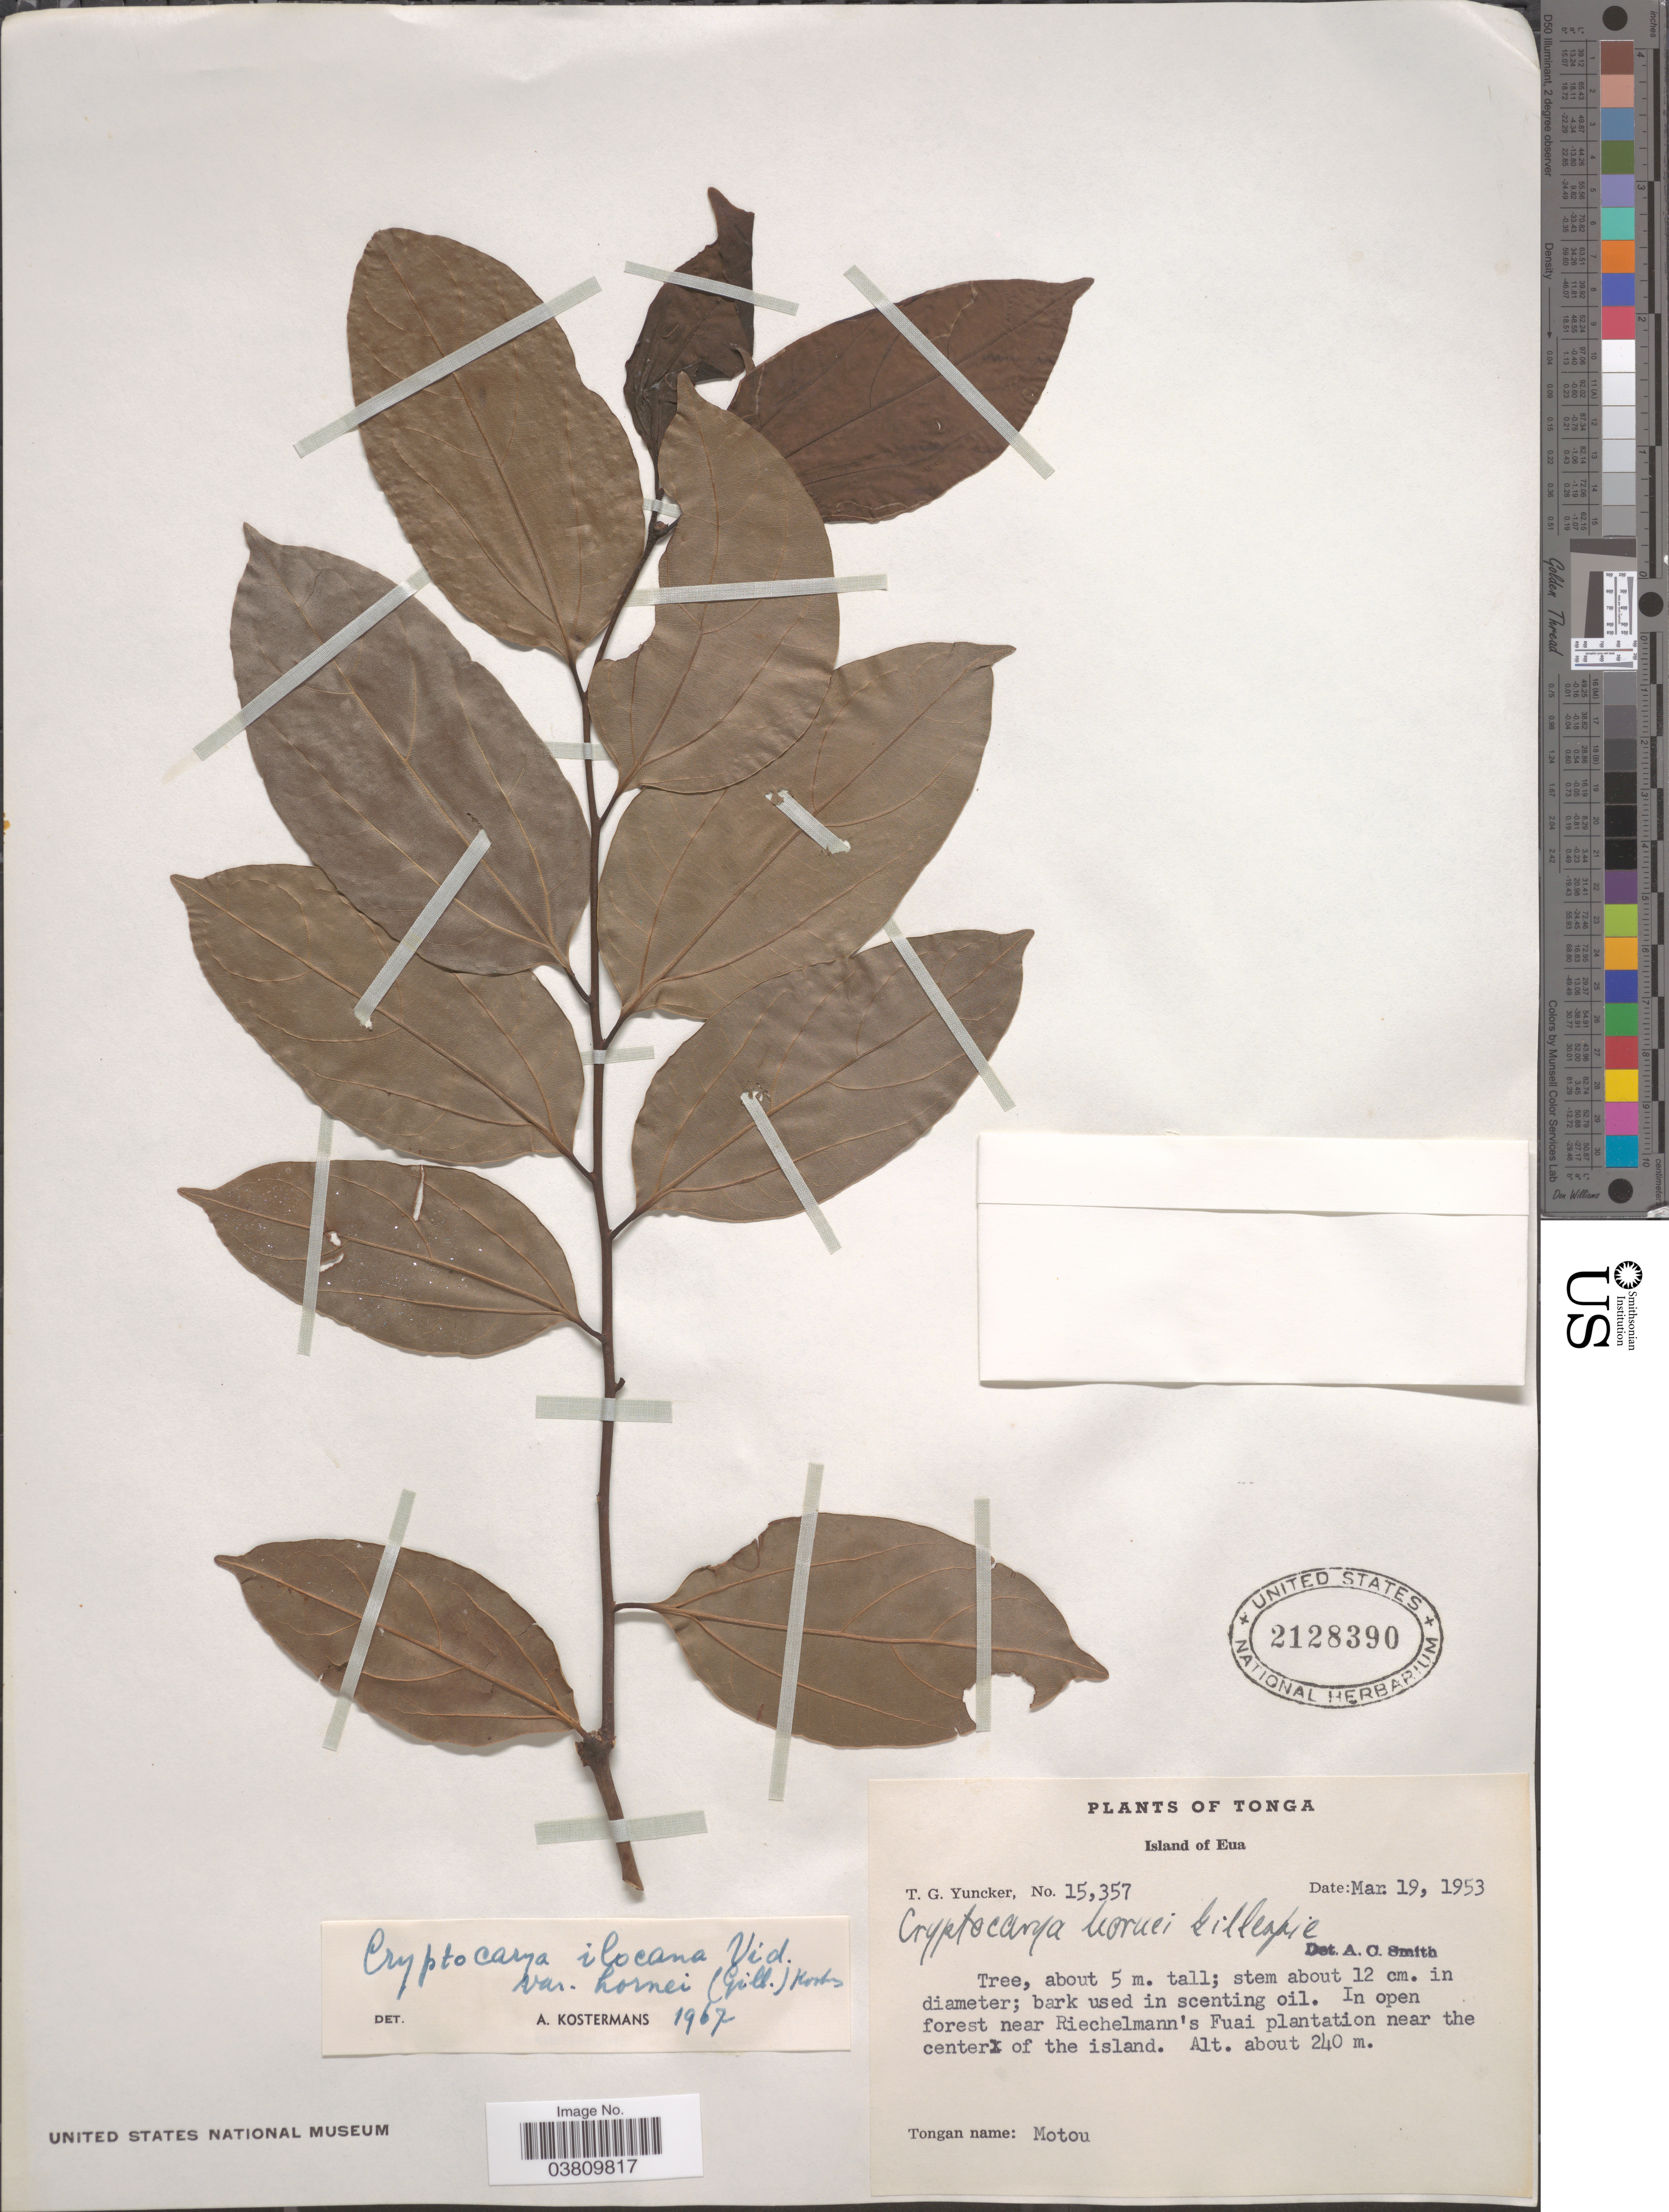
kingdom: Plantae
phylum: Tracheophyta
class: Magnoliopsida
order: Laurales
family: Lauraceae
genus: Cryptocarya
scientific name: Cryptocarya hornei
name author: Gillespie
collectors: T. G. Yuncker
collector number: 15357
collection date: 1953-03-19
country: Tonga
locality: Island of Eua. In open forest near Richelmann's Fuai plantation near the center of the island.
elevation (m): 240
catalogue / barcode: US 2128390